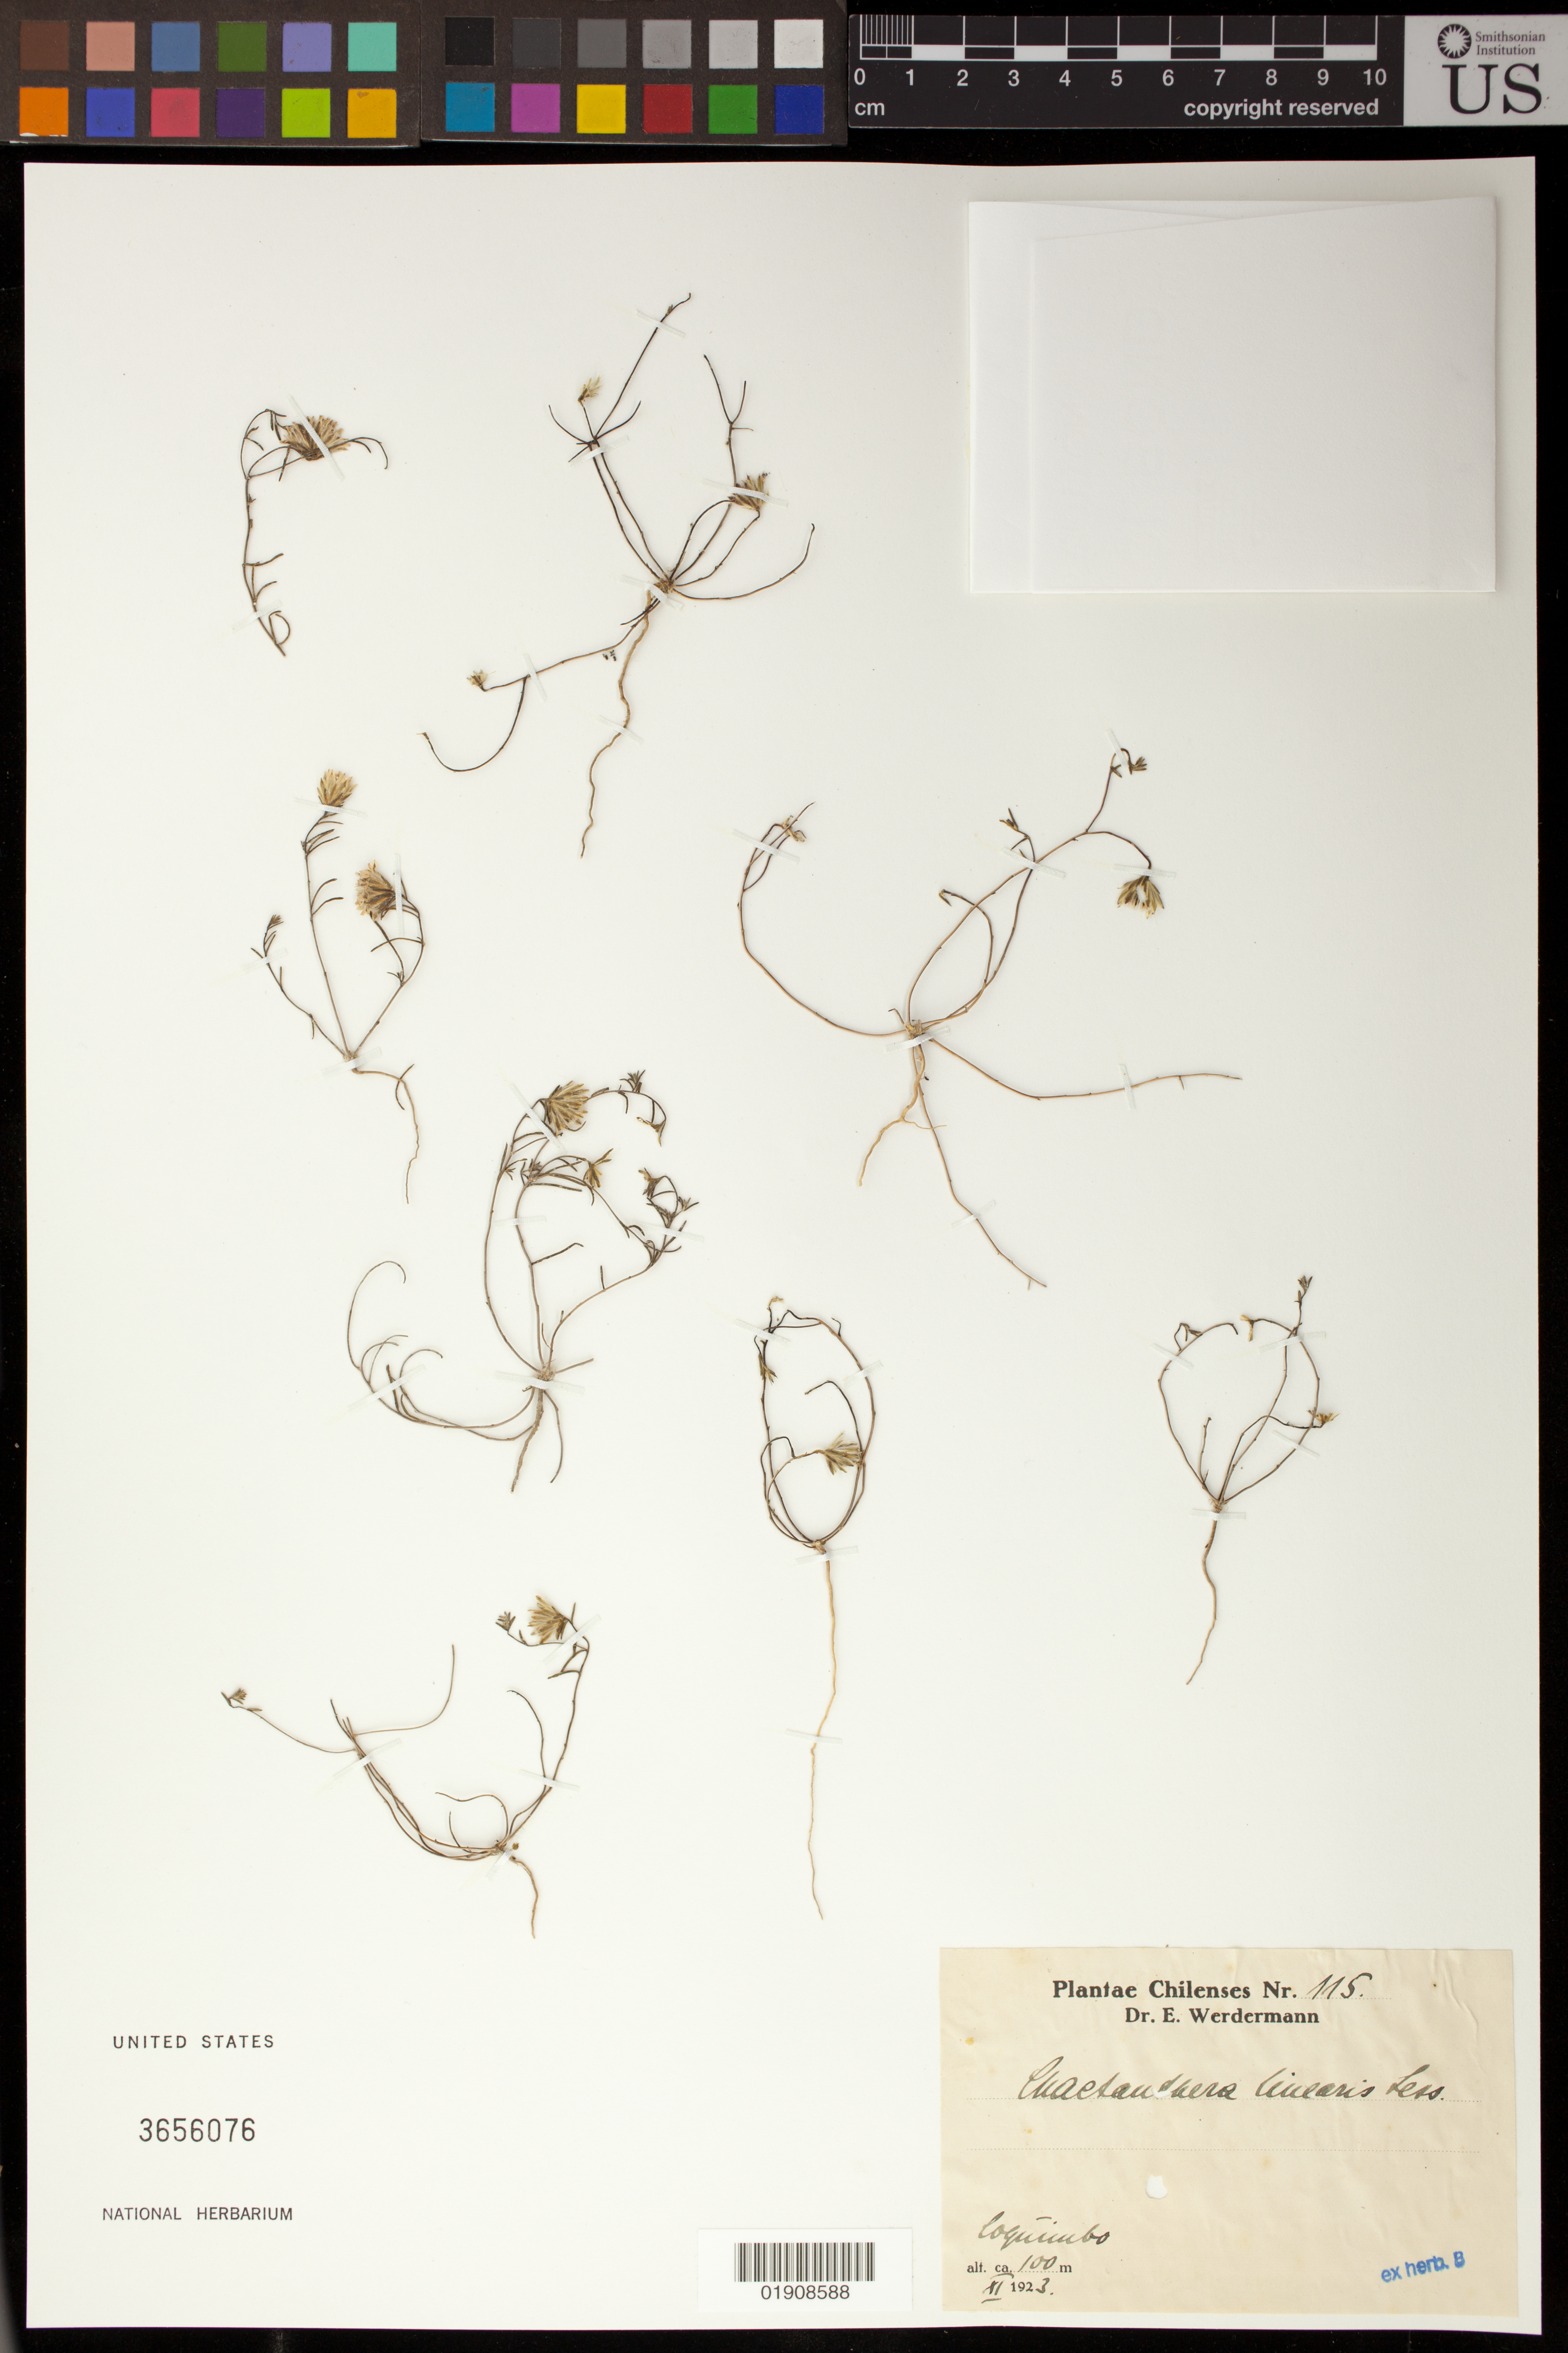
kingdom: Plantae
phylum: Tracheophyta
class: Magnoliopsida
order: Asterales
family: Asteraceae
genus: Chaetanthera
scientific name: Chaetanthera linearis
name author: Poepp. ex Less.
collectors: E. Werdermann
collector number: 115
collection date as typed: February 1923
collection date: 1923-02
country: Chile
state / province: Coquimbo (IV)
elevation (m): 100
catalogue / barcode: US 3656076